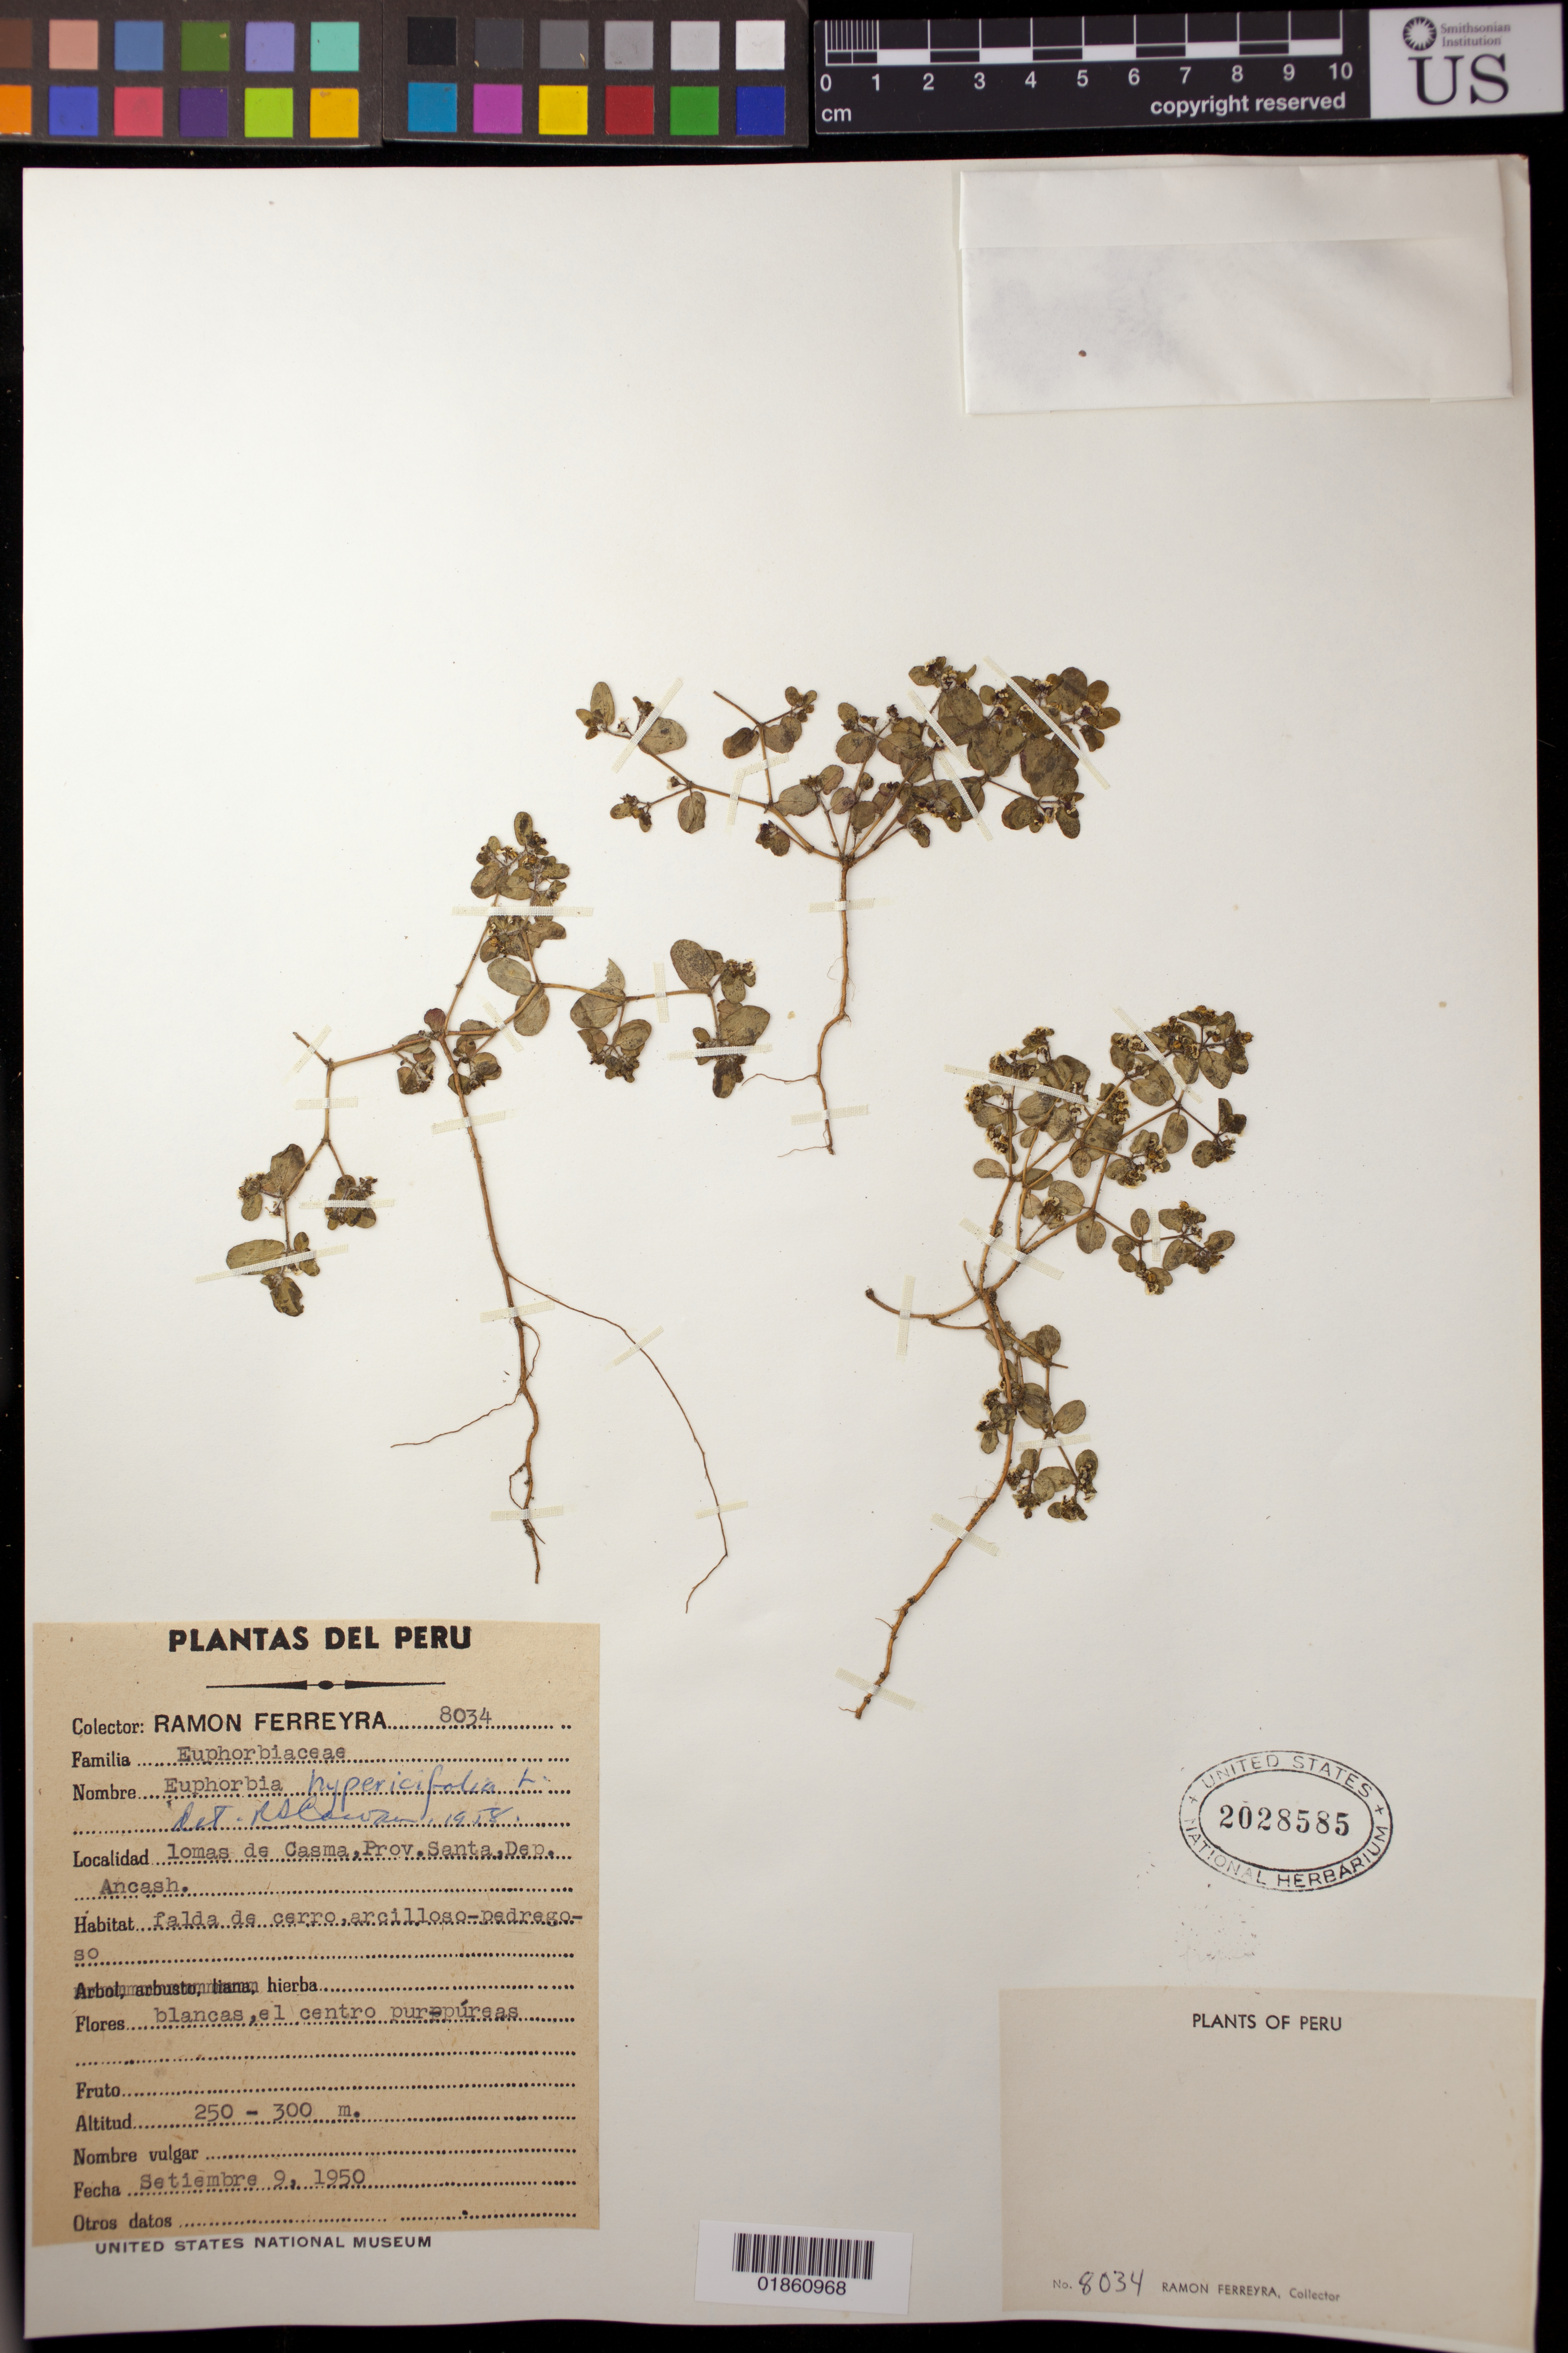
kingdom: Plantae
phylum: Tracheophyta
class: Magnoliopsida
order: Malpighiales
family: Euphorbiaceae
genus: Euphorbia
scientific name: Euphorbia hypericifolia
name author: L.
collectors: R. A. Ferreyra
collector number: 8034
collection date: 1950-09-09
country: Peru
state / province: Ancash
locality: lomas de Casma, Prov. Santa.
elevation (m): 250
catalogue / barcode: US 2028585